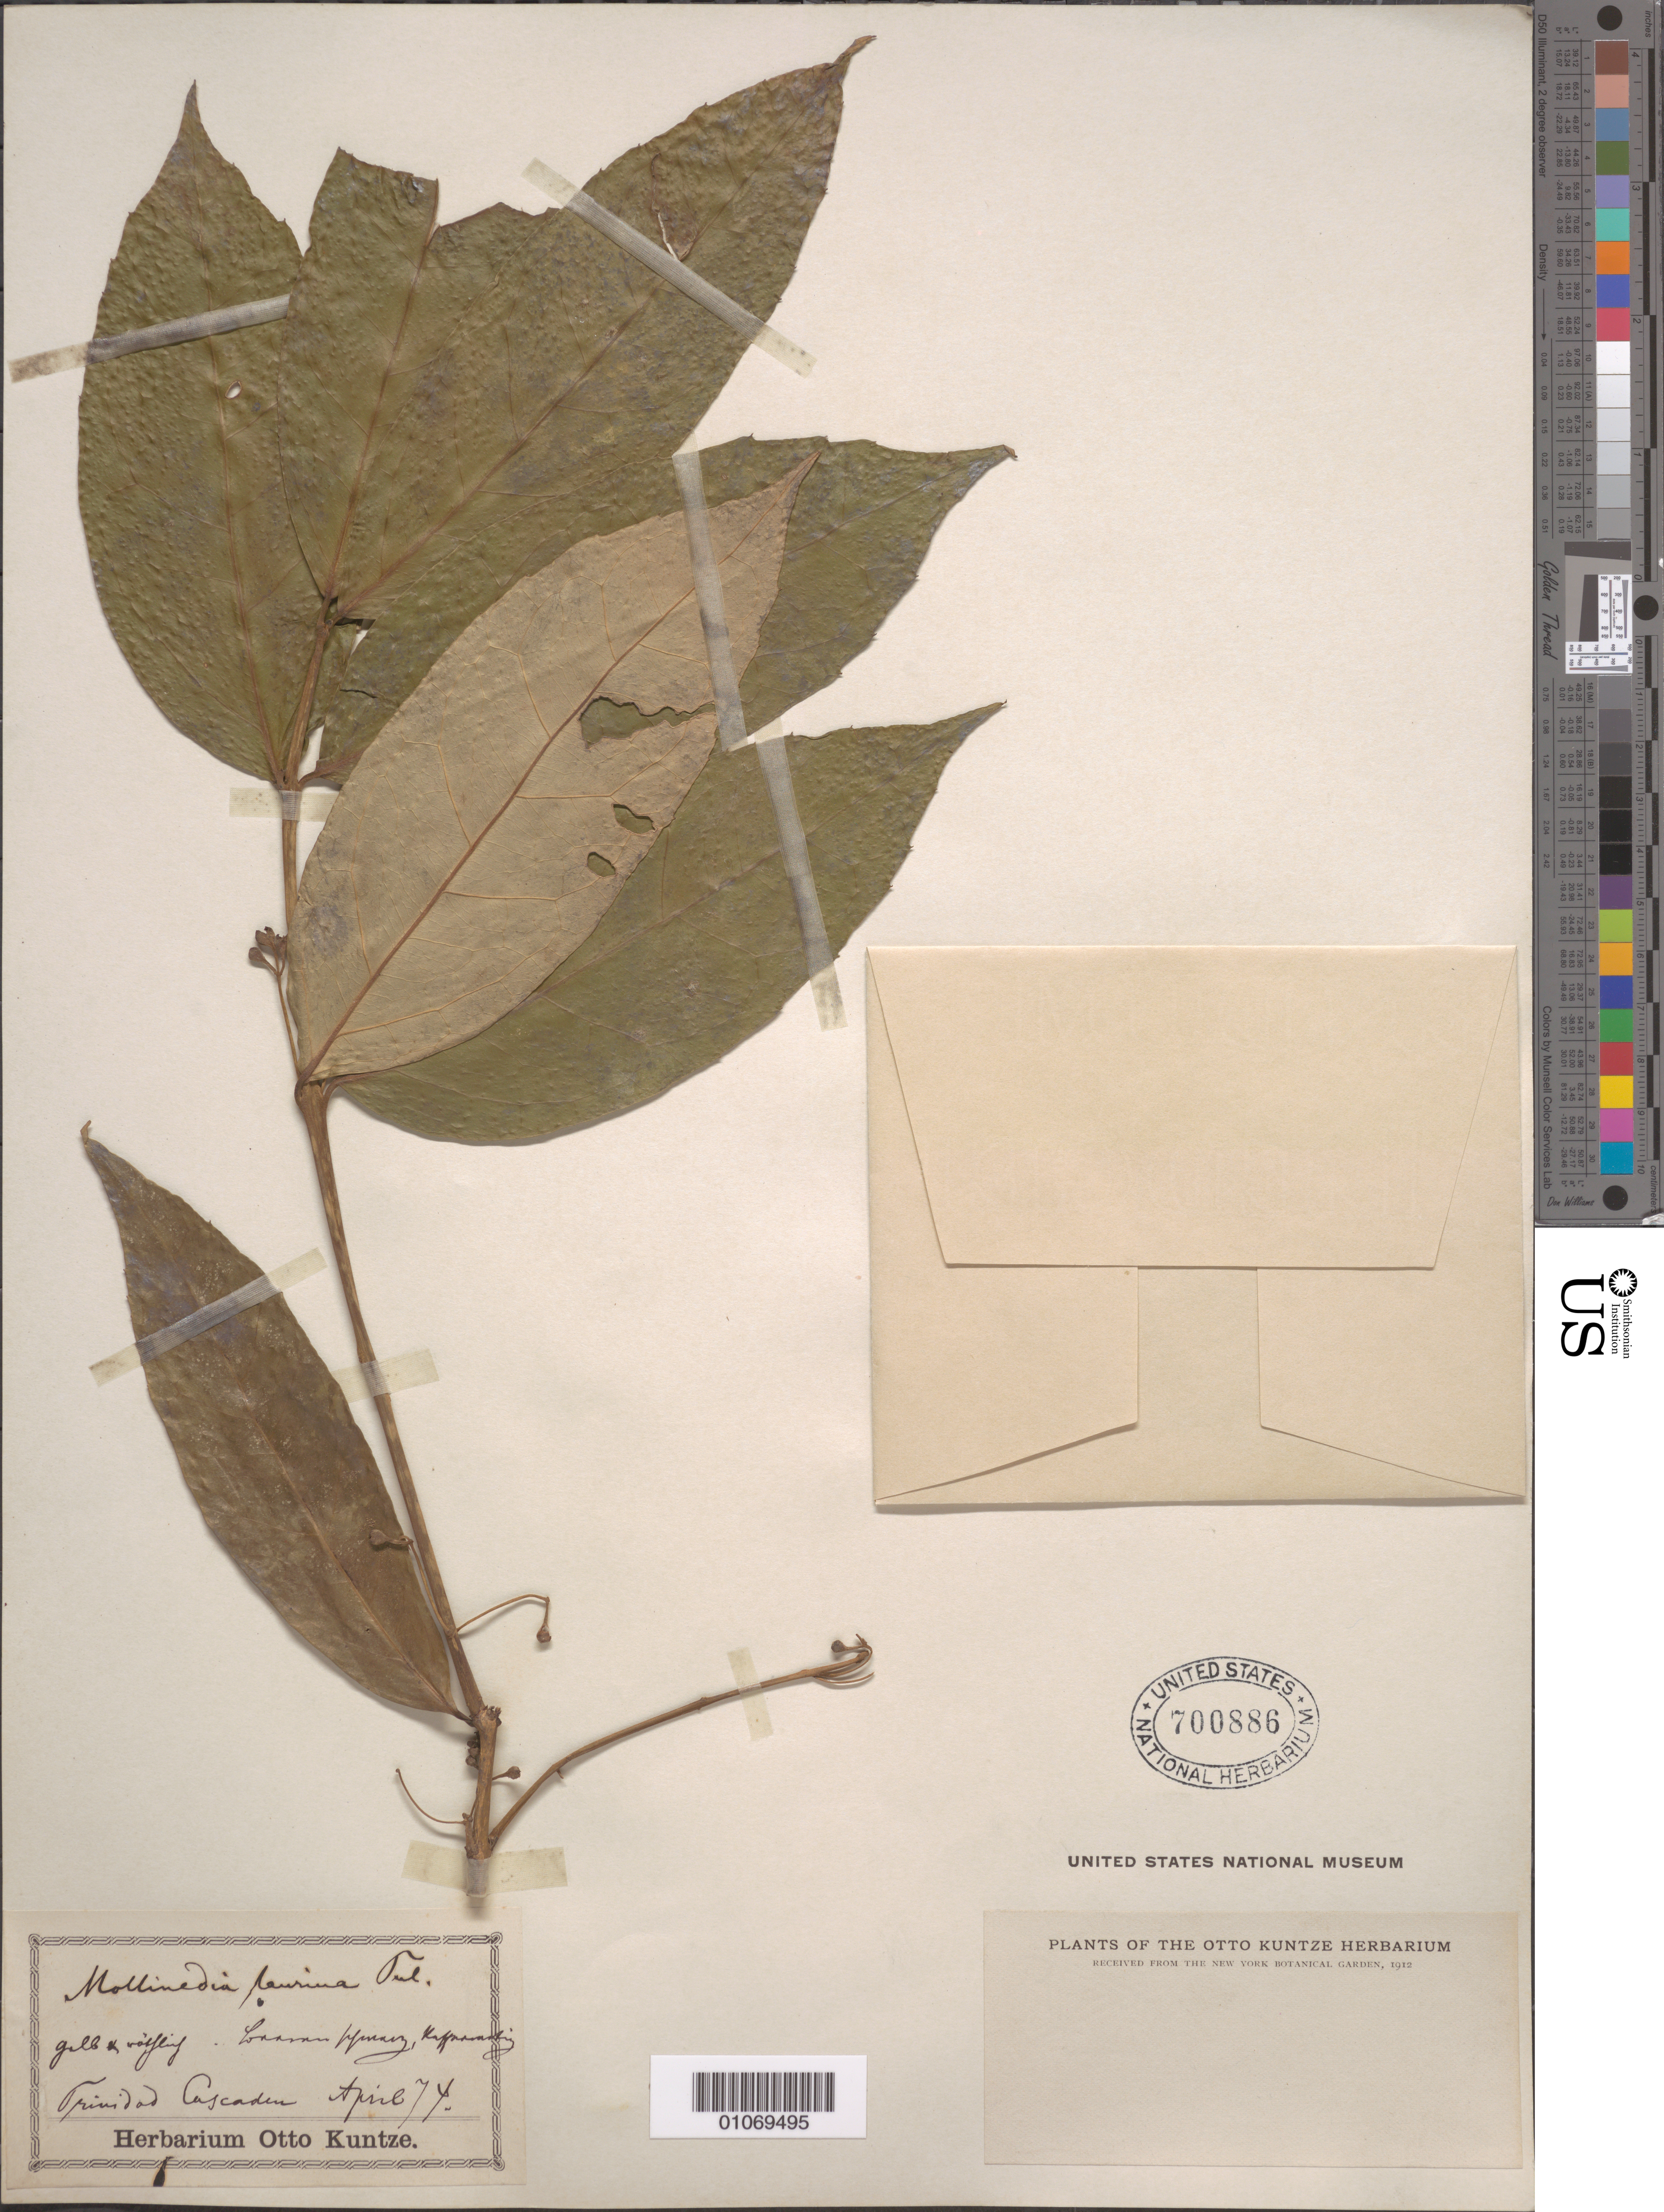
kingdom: Plantae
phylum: Tracheophyta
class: Magnoliopsida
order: Laurales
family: Monimiaceae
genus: Mollinedia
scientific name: Mollinedia laurina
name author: Tul.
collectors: C.E.O. Kuntze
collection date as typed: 01 Apr 1874 to 30 Apr 1874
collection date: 1874-04-01/1874-04-30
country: Trinidad and Tobago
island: Trinidad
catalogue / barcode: US 700886